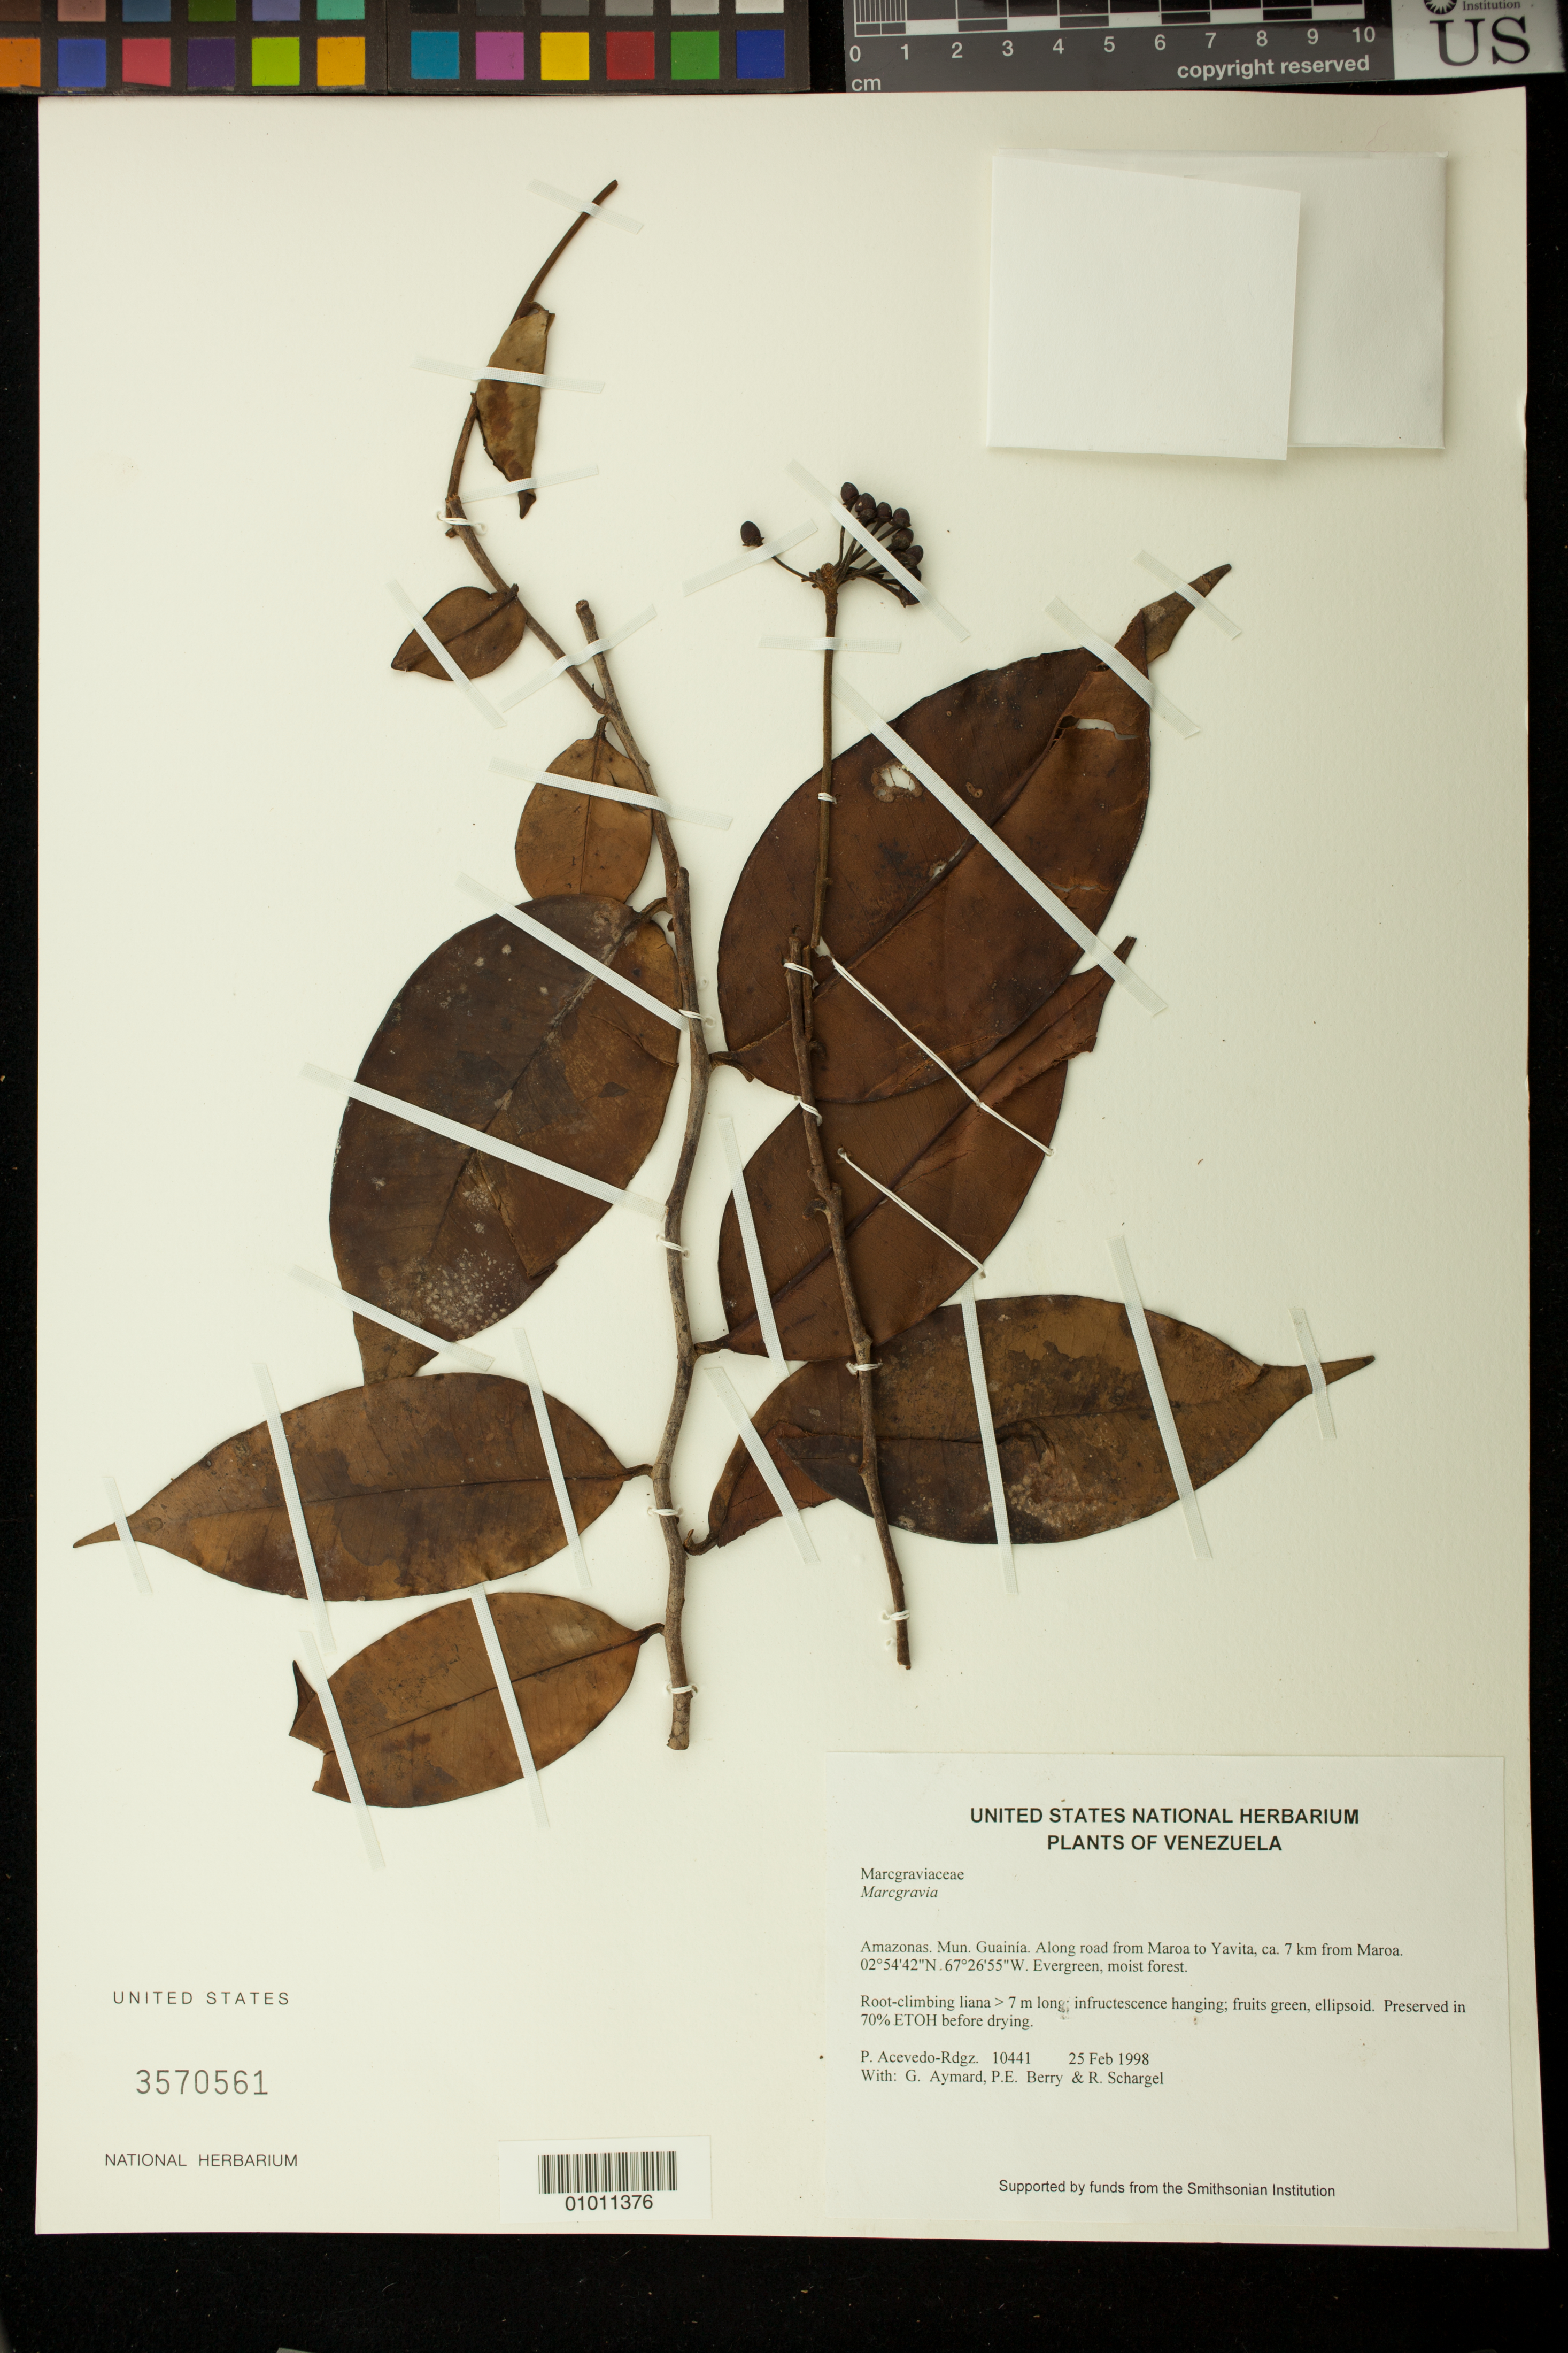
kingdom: Plantae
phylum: Tracheophyta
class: Magnoliopsida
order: Ericales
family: Marcgraviaceae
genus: Marcgravia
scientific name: Marcgravia sp.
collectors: P. Acevedo-Rodr., G. A. Aymard, P. E. Berry & R. Schargel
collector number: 10441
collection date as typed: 25 Feb 1998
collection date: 1998-02-25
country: Venezuela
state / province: Amazonas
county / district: Maroa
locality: Along road from Maroa to Yavita, ca. 7 km from Maroa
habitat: Evergreen, moist forest.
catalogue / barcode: US 3570561